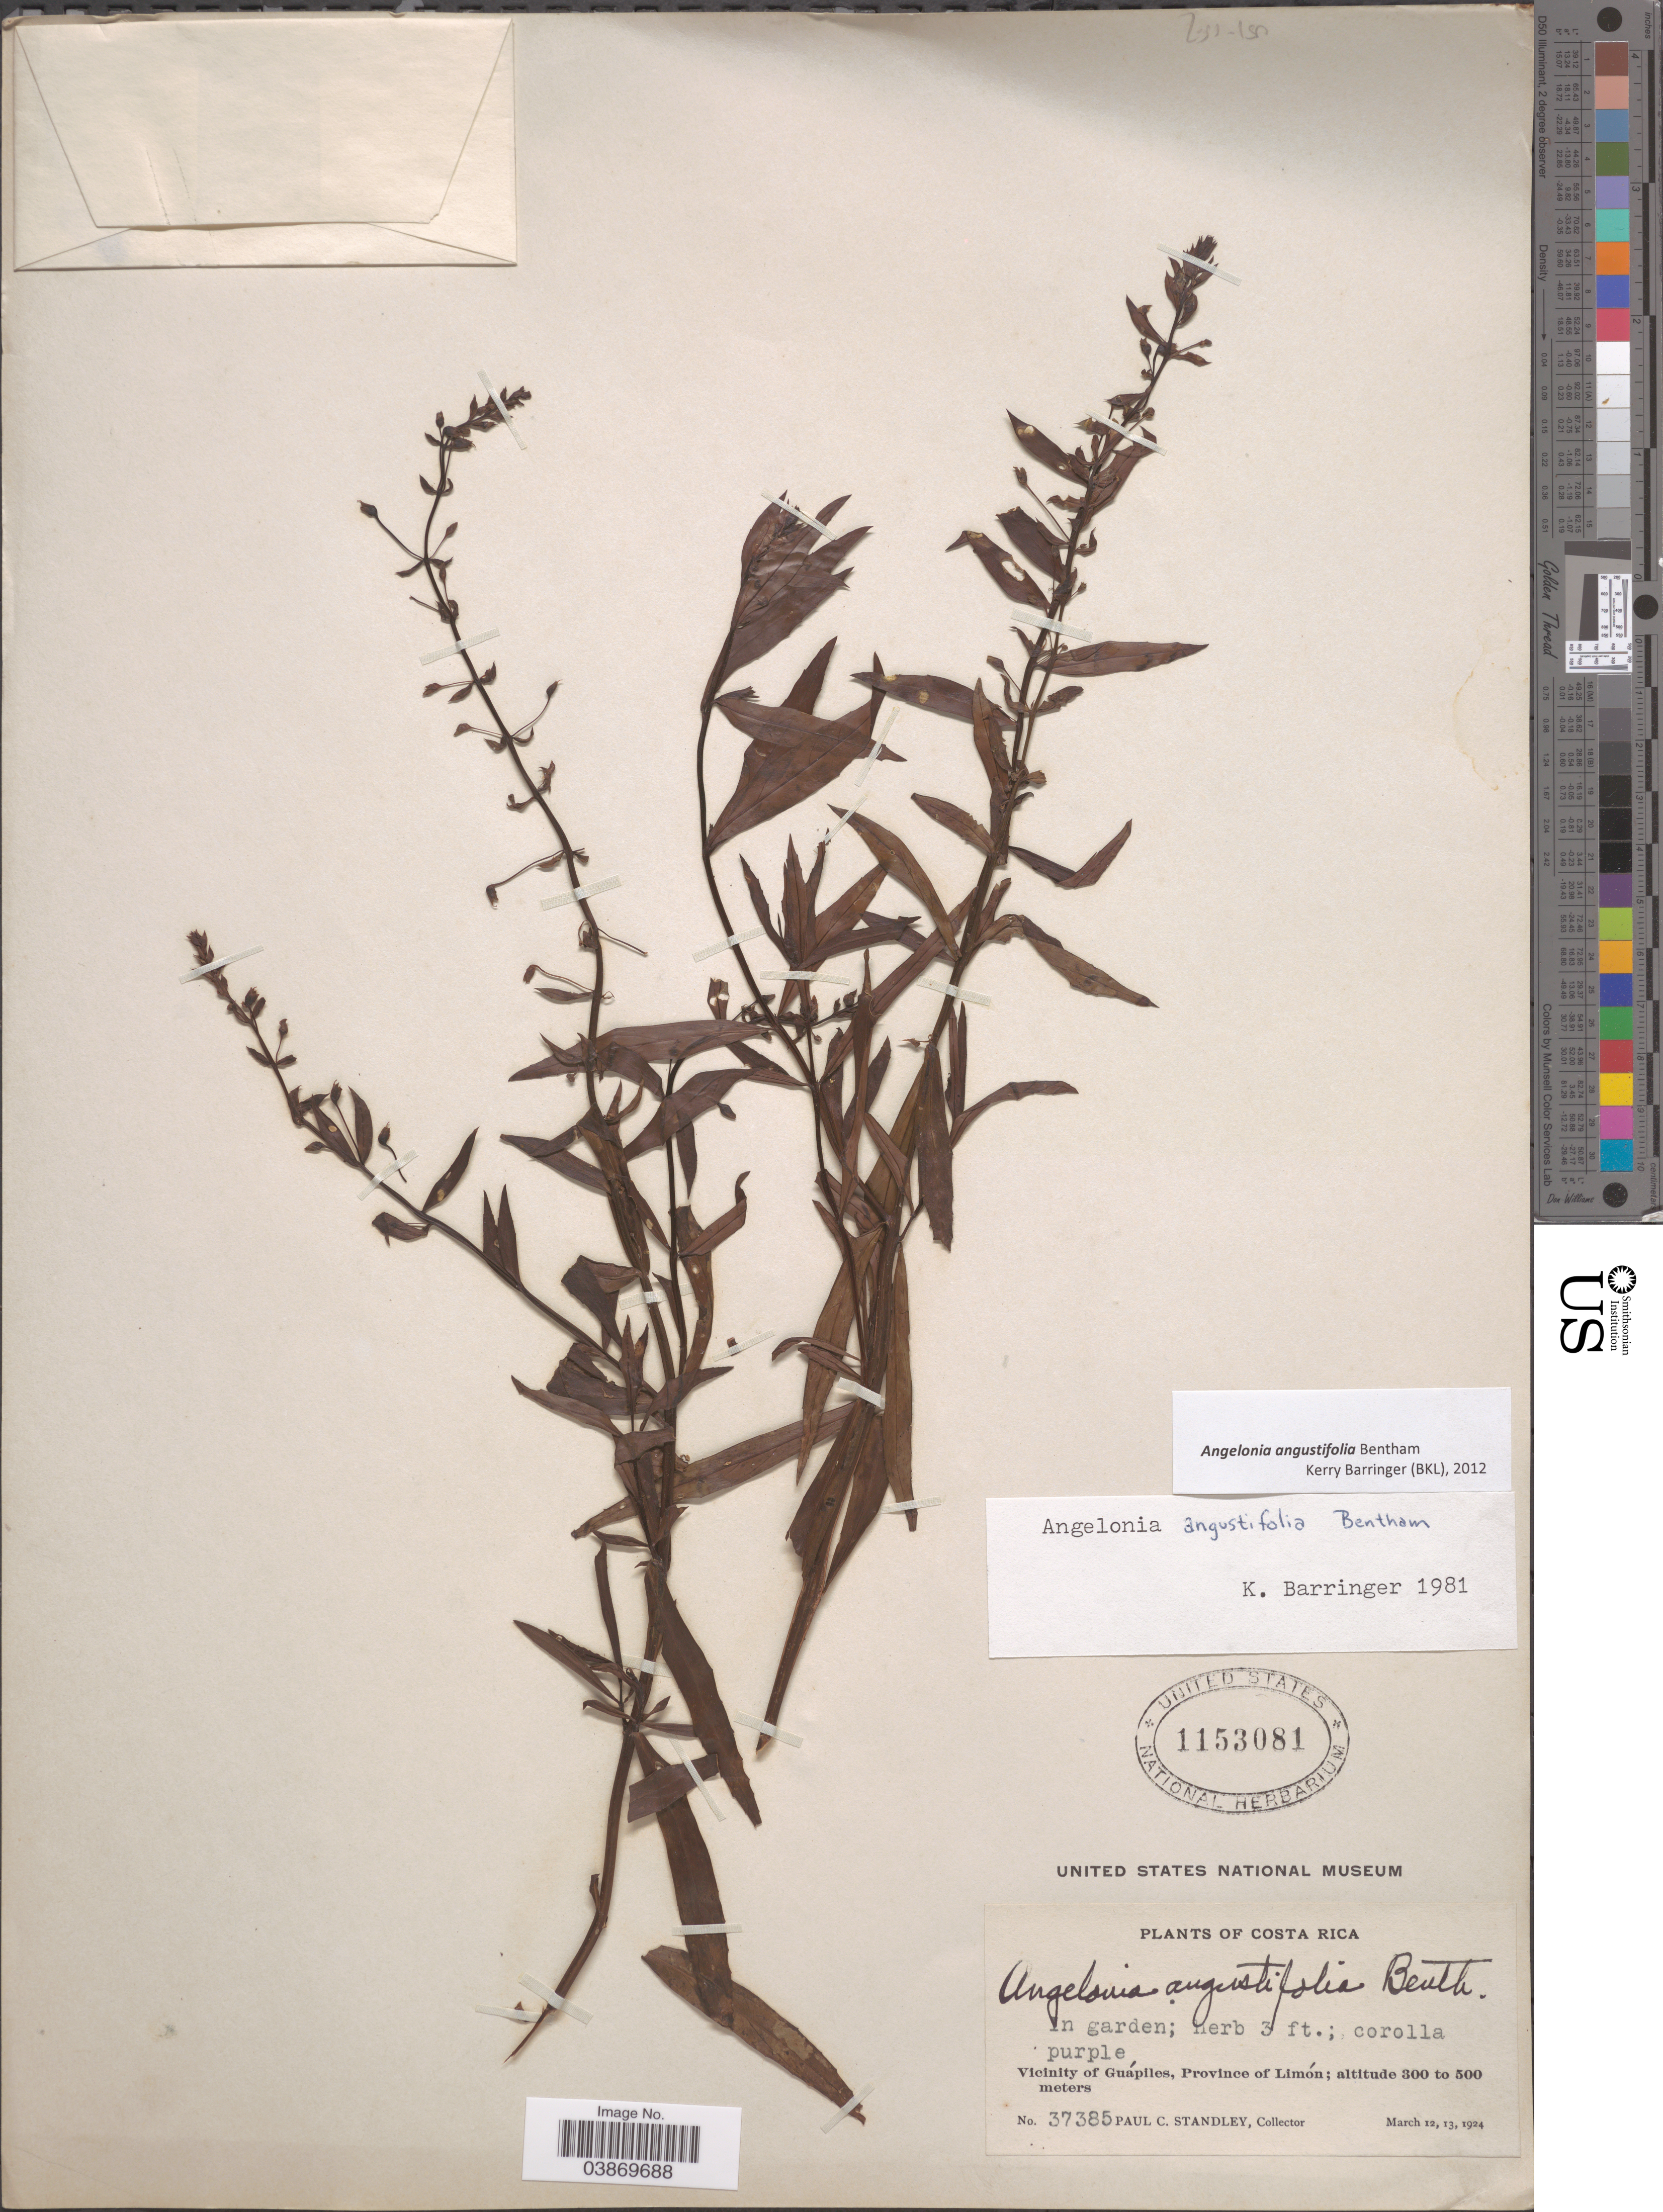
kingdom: Plantae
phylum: Tracheophyta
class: Magnoliopsida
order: Lamiales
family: Plantaginaceae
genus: Angelonia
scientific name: Angelonia angustifolia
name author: Benth.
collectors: P. C. Standley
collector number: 37385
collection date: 1924-03-12/1924-03-13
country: Costa Rica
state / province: Limón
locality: Vicinity of Guápiles.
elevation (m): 300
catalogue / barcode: US 1153081